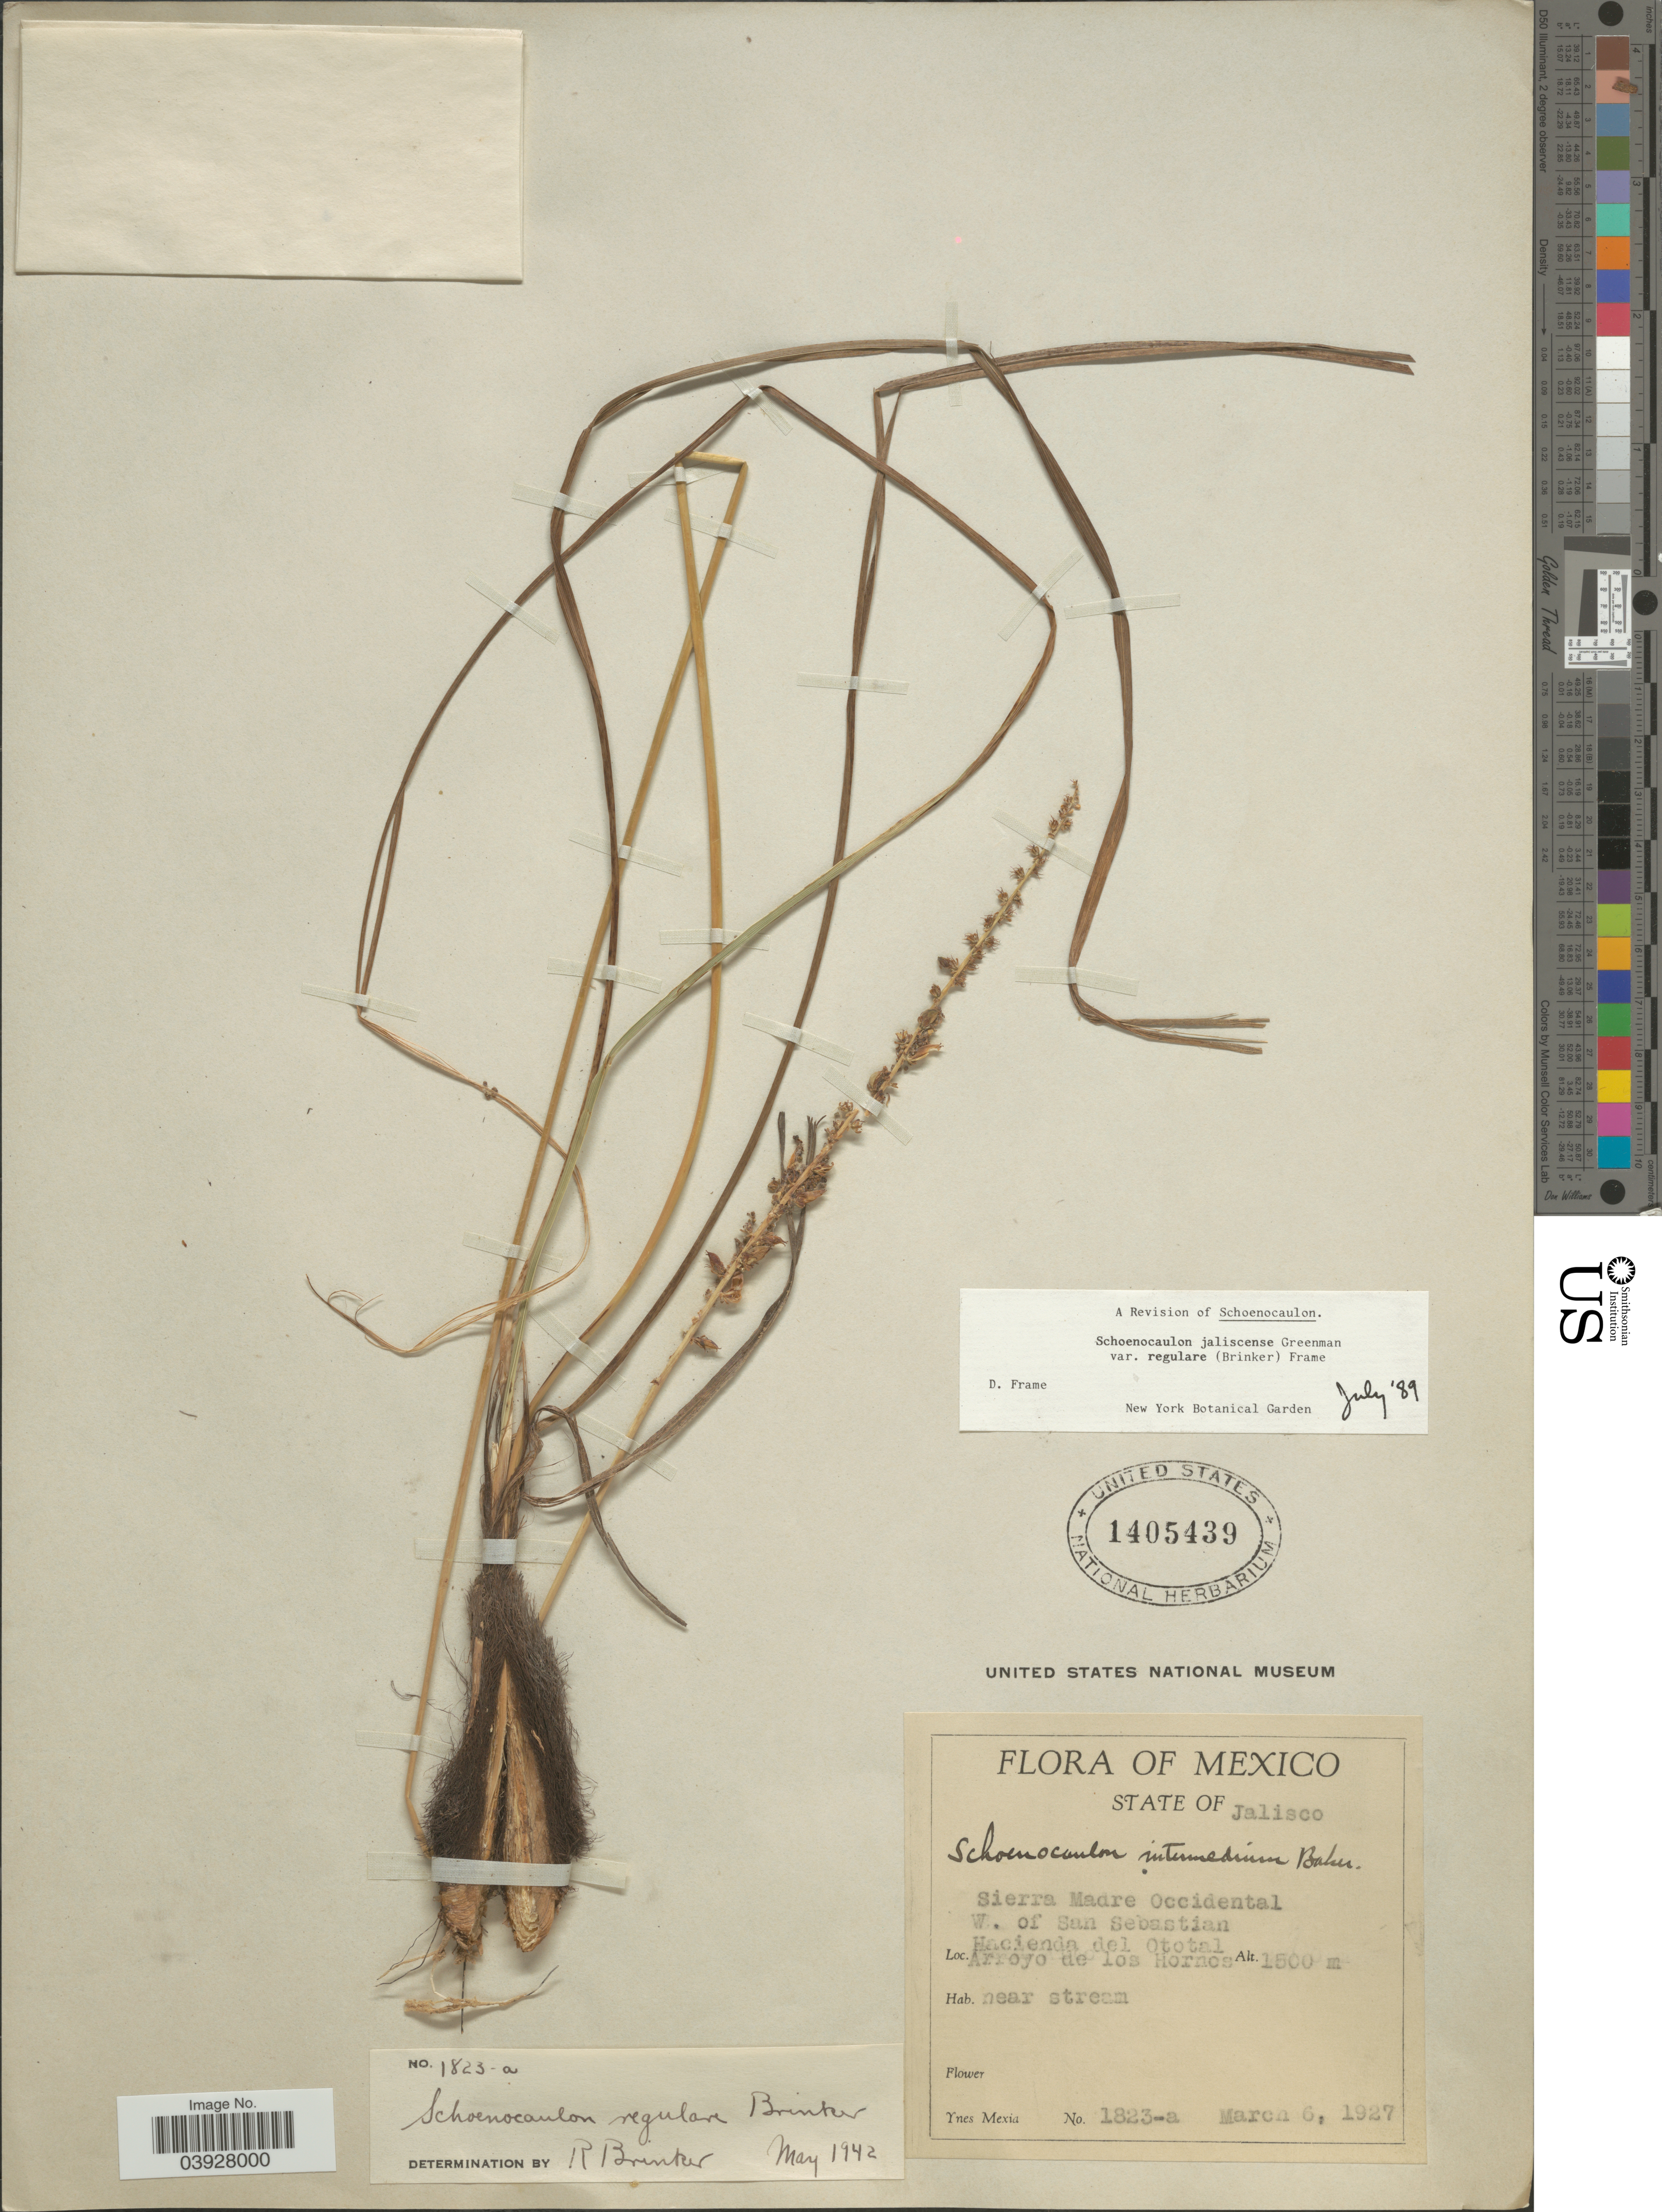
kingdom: Plantae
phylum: Tracheophyta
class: Liliopsida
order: Liliales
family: Melanthiaceae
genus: Schoenocaulon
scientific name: Schoenocaulon jaliscense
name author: Greenm.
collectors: Y. Mexia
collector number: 1823-a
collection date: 1927-03-06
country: Mexico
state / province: Jalisco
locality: Sierra Madre Occidental. W. of San Sebastian. Hacienda del Ototal. Arroyo de los Hornos.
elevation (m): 1500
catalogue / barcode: US 1405439